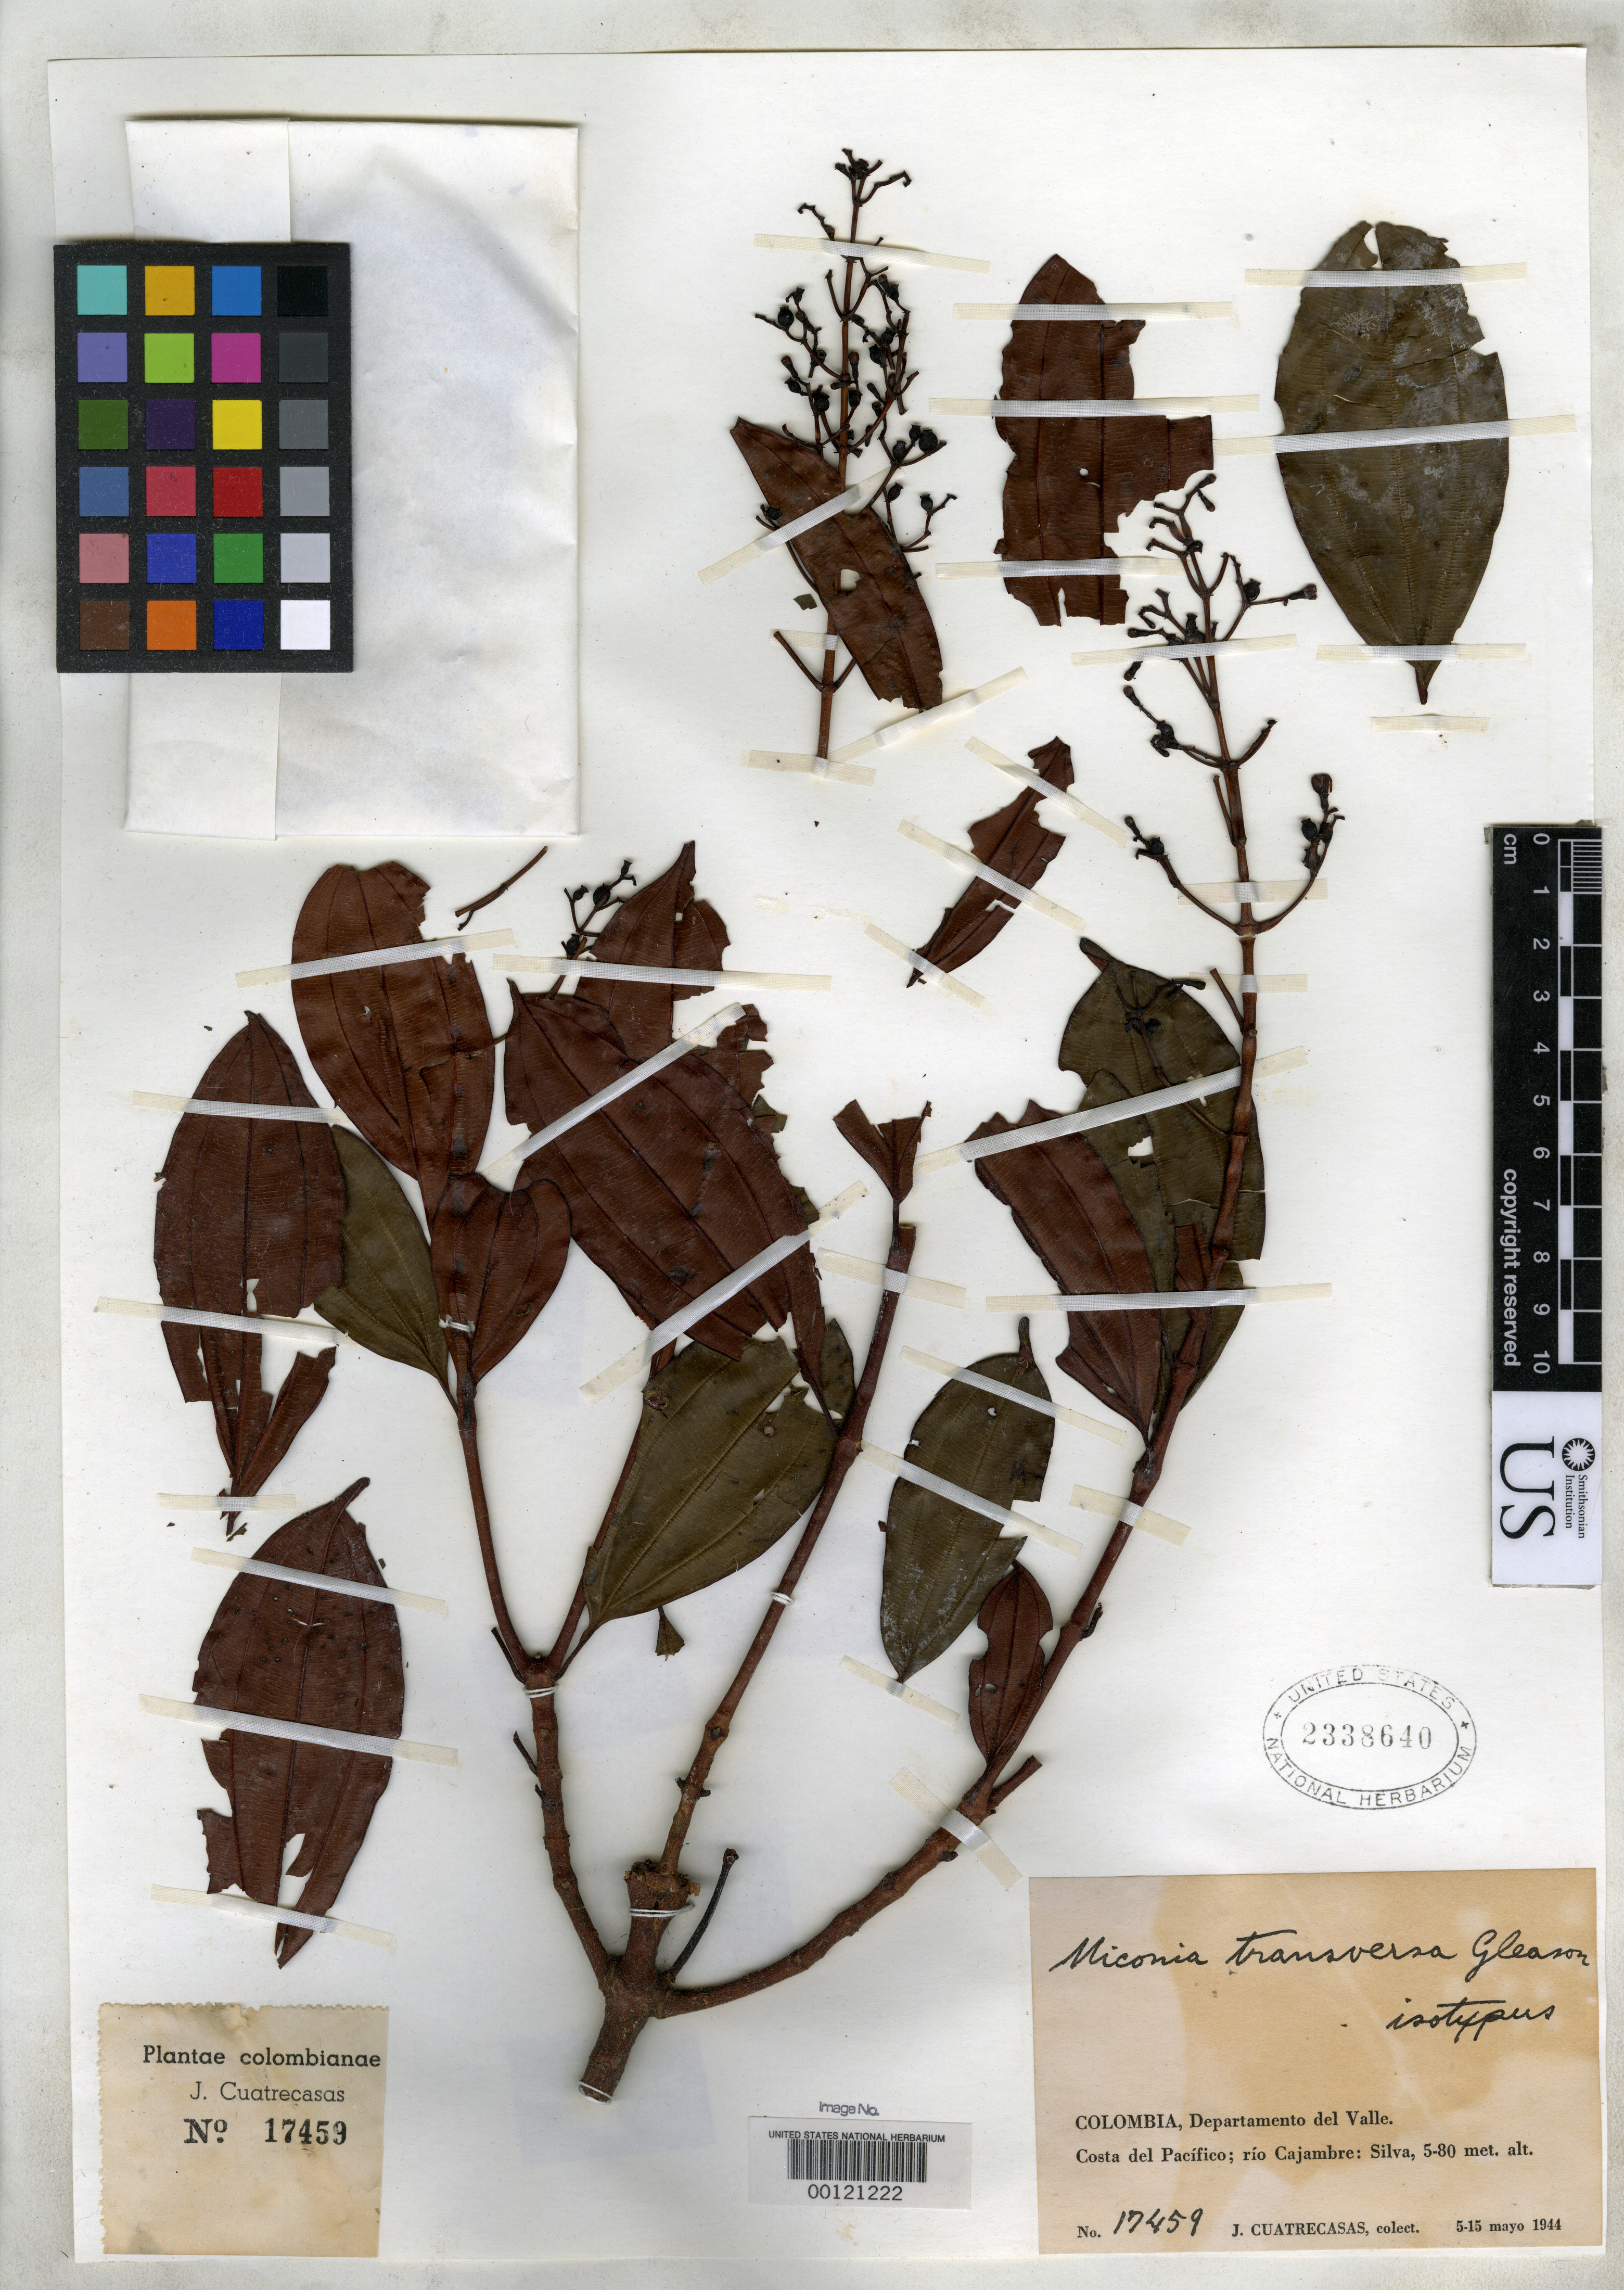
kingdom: Plantae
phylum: Tracheophyta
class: Magnoliopsida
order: Myrtales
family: Melastomataceae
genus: Miconia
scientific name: Miconia transversa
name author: Gleason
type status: Isotype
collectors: J. Cuatrecasas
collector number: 17459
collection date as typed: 05 May 1944 to 15 May 1944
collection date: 1944-05-05/1944-05-15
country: Colombia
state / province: Valle del Cauca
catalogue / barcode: US 2338640